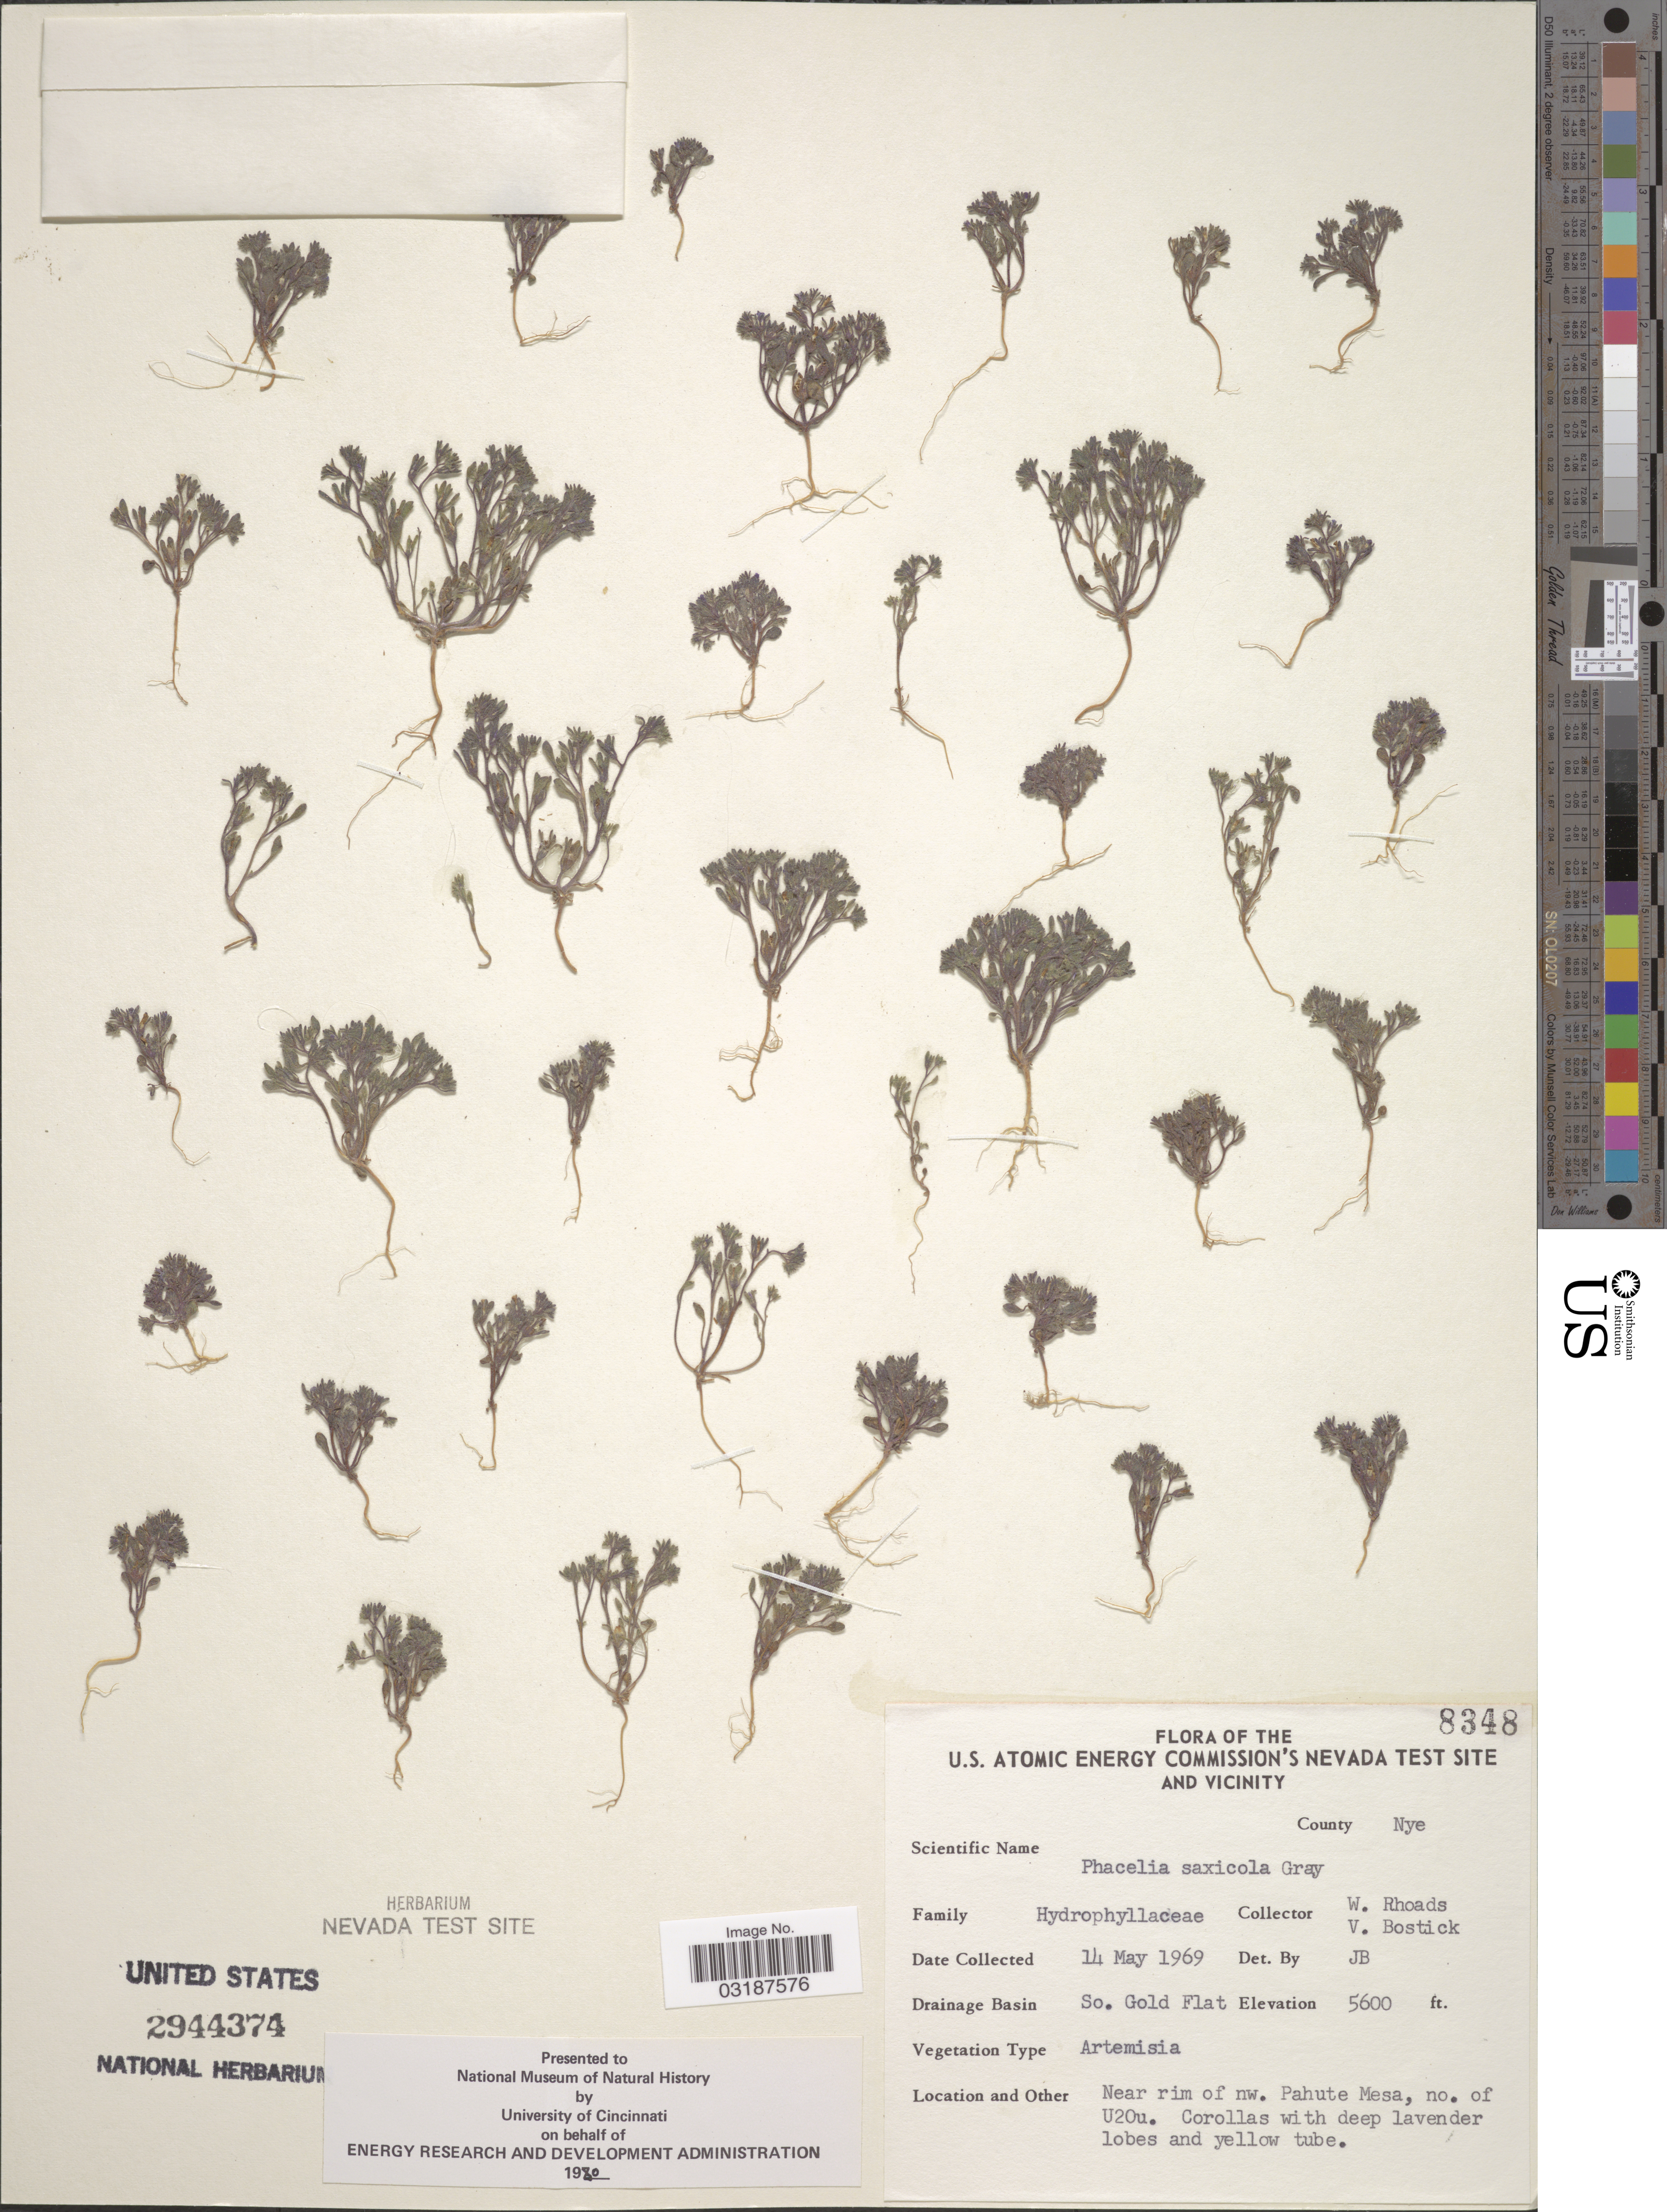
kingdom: Plantae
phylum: Tracheophyta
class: Magnoliopsida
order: Boraginales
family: Hydrophyllaceae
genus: Phacelia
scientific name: Phacelia saxicola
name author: A. Gray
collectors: W. Rhoads & V. Bostick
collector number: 8348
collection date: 1969-05-14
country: United States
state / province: Nevada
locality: U.S. Atomic Energy Commission's Nevada Test Site and Vicinity. County Nye. Drainage Basin So. Gold Flat. Near rim of nw. Pahute mesa, no. of U20u.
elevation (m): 1707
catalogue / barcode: US 2944374